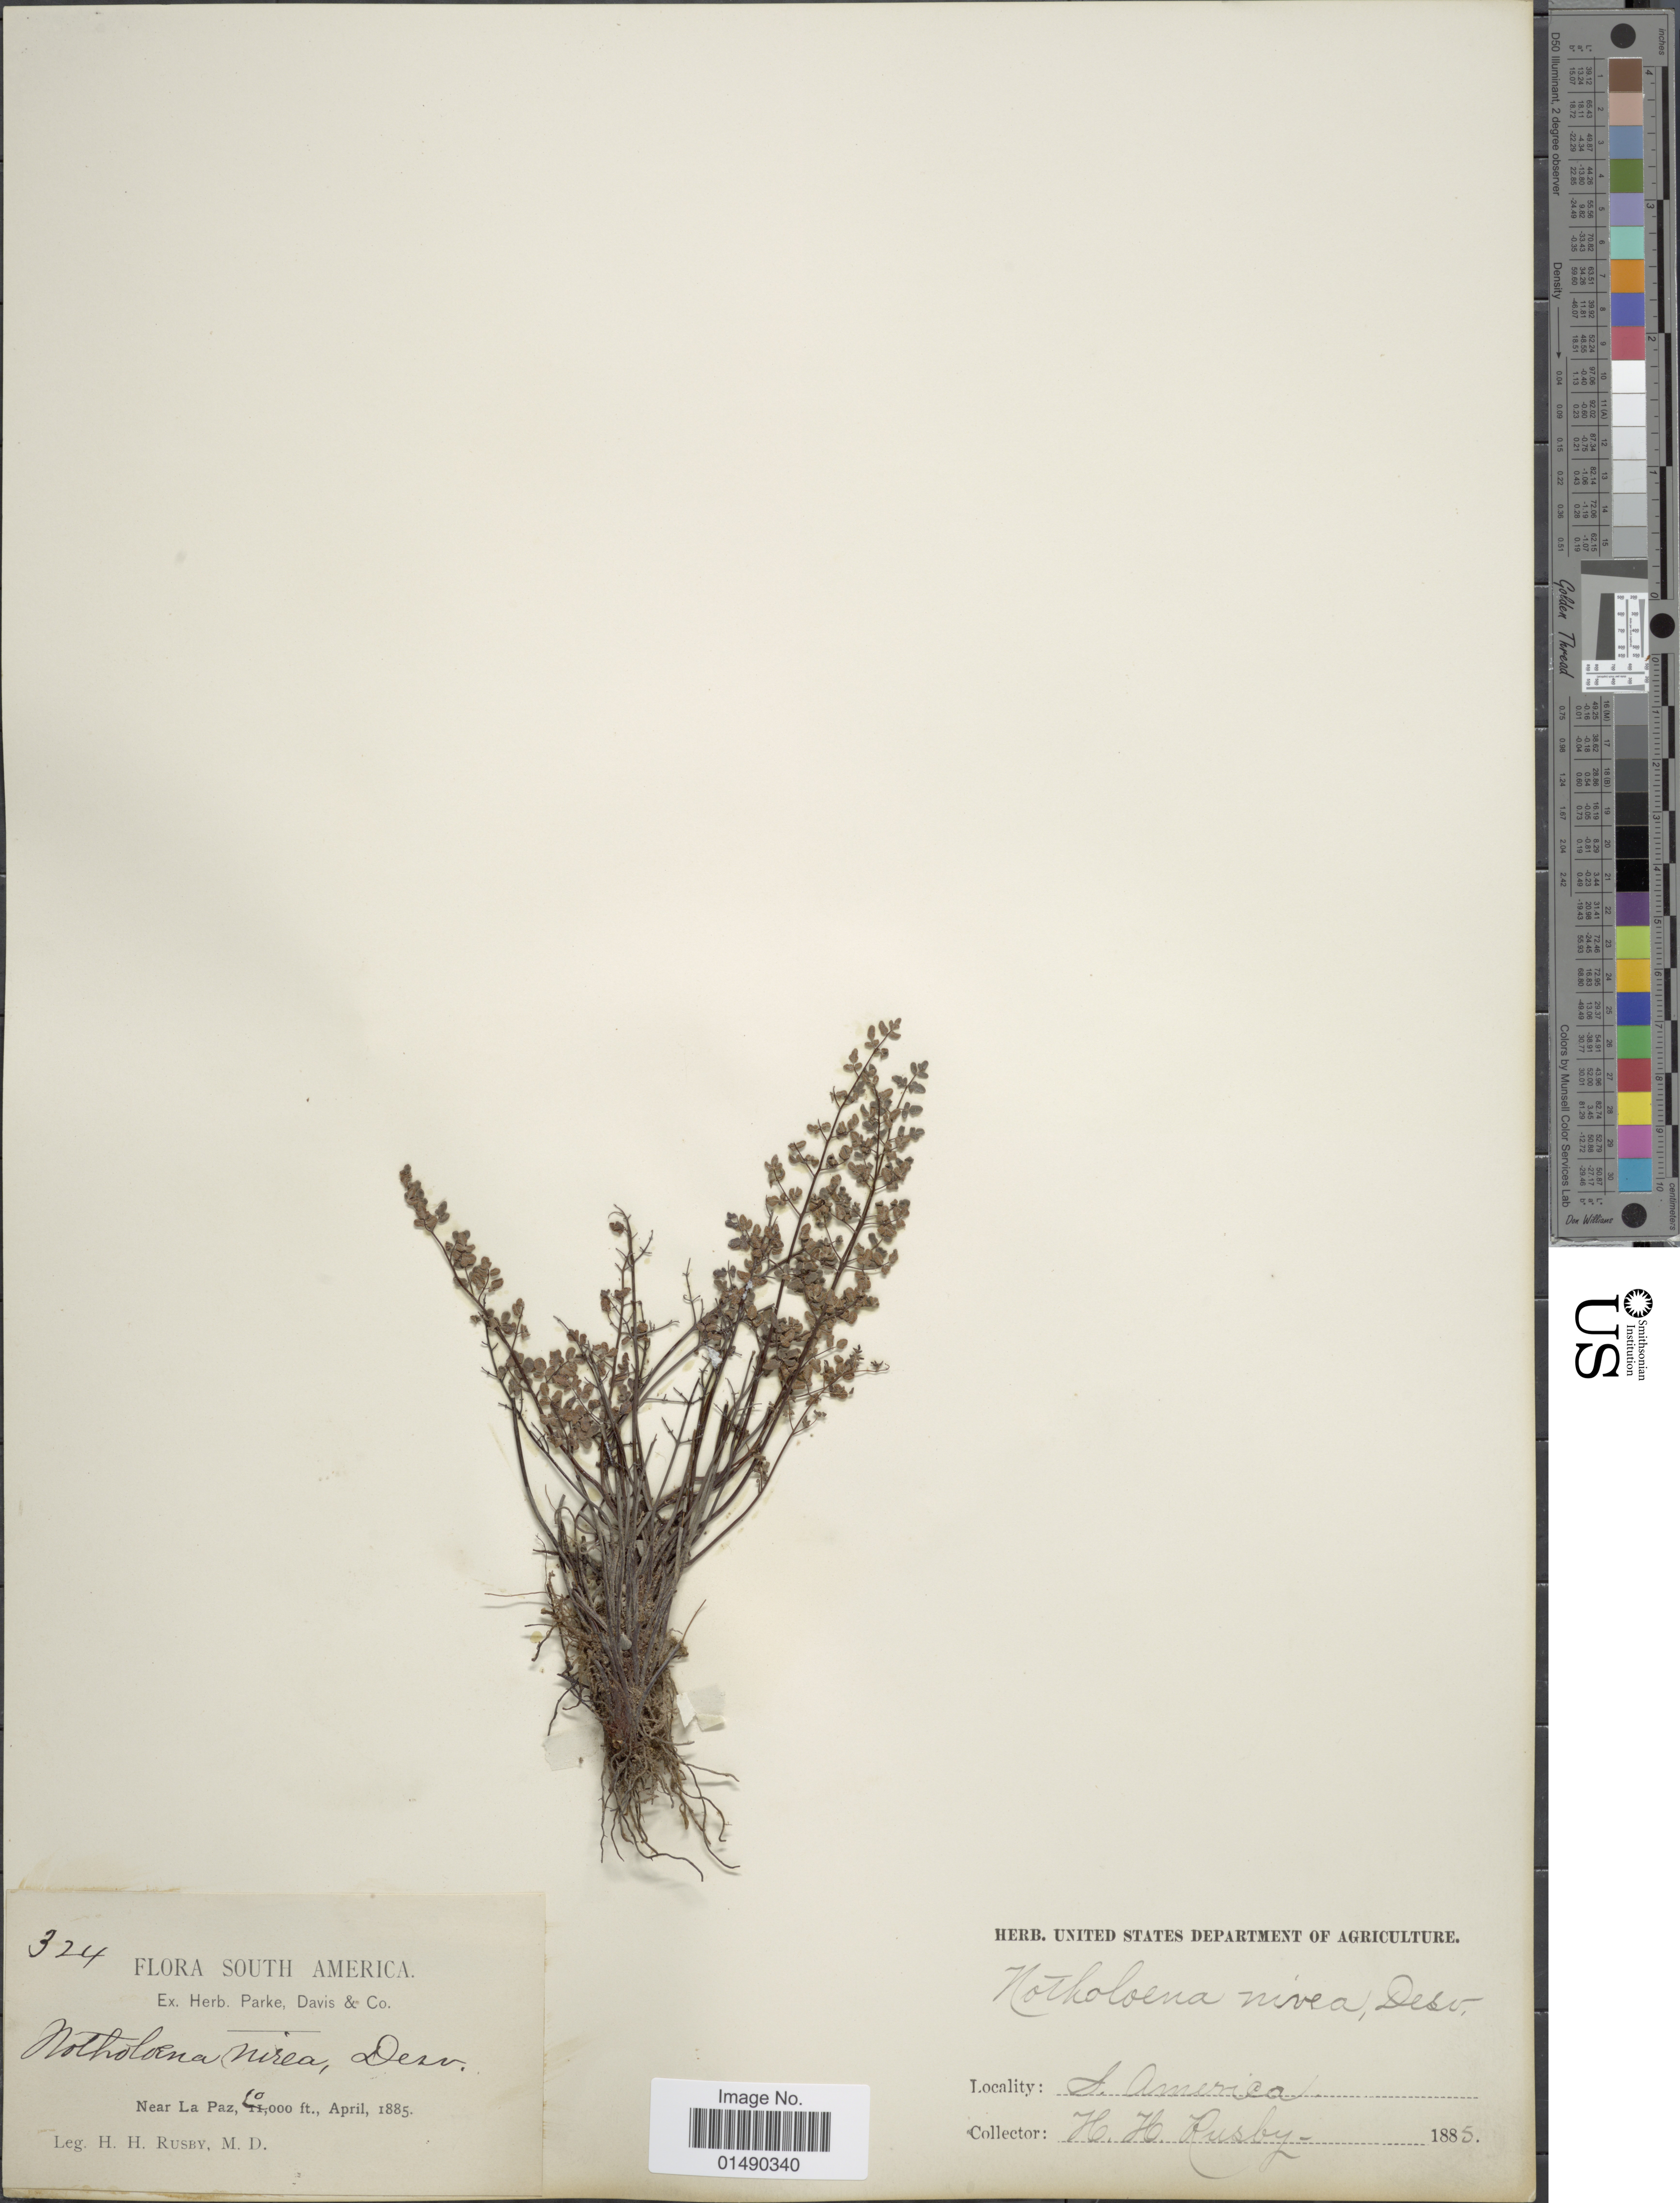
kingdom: Plantae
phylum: Tracheophyta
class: Polypodiopsida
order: Polypodiales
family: Pteridaceae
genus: Argyrochosma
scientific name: Argyrochosma nivea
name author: (Poir.) Windham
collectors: H. H. Rusby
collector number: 324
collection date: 1885-04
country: Bolivia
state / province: La Paz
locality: Near La Paz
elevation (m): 3048